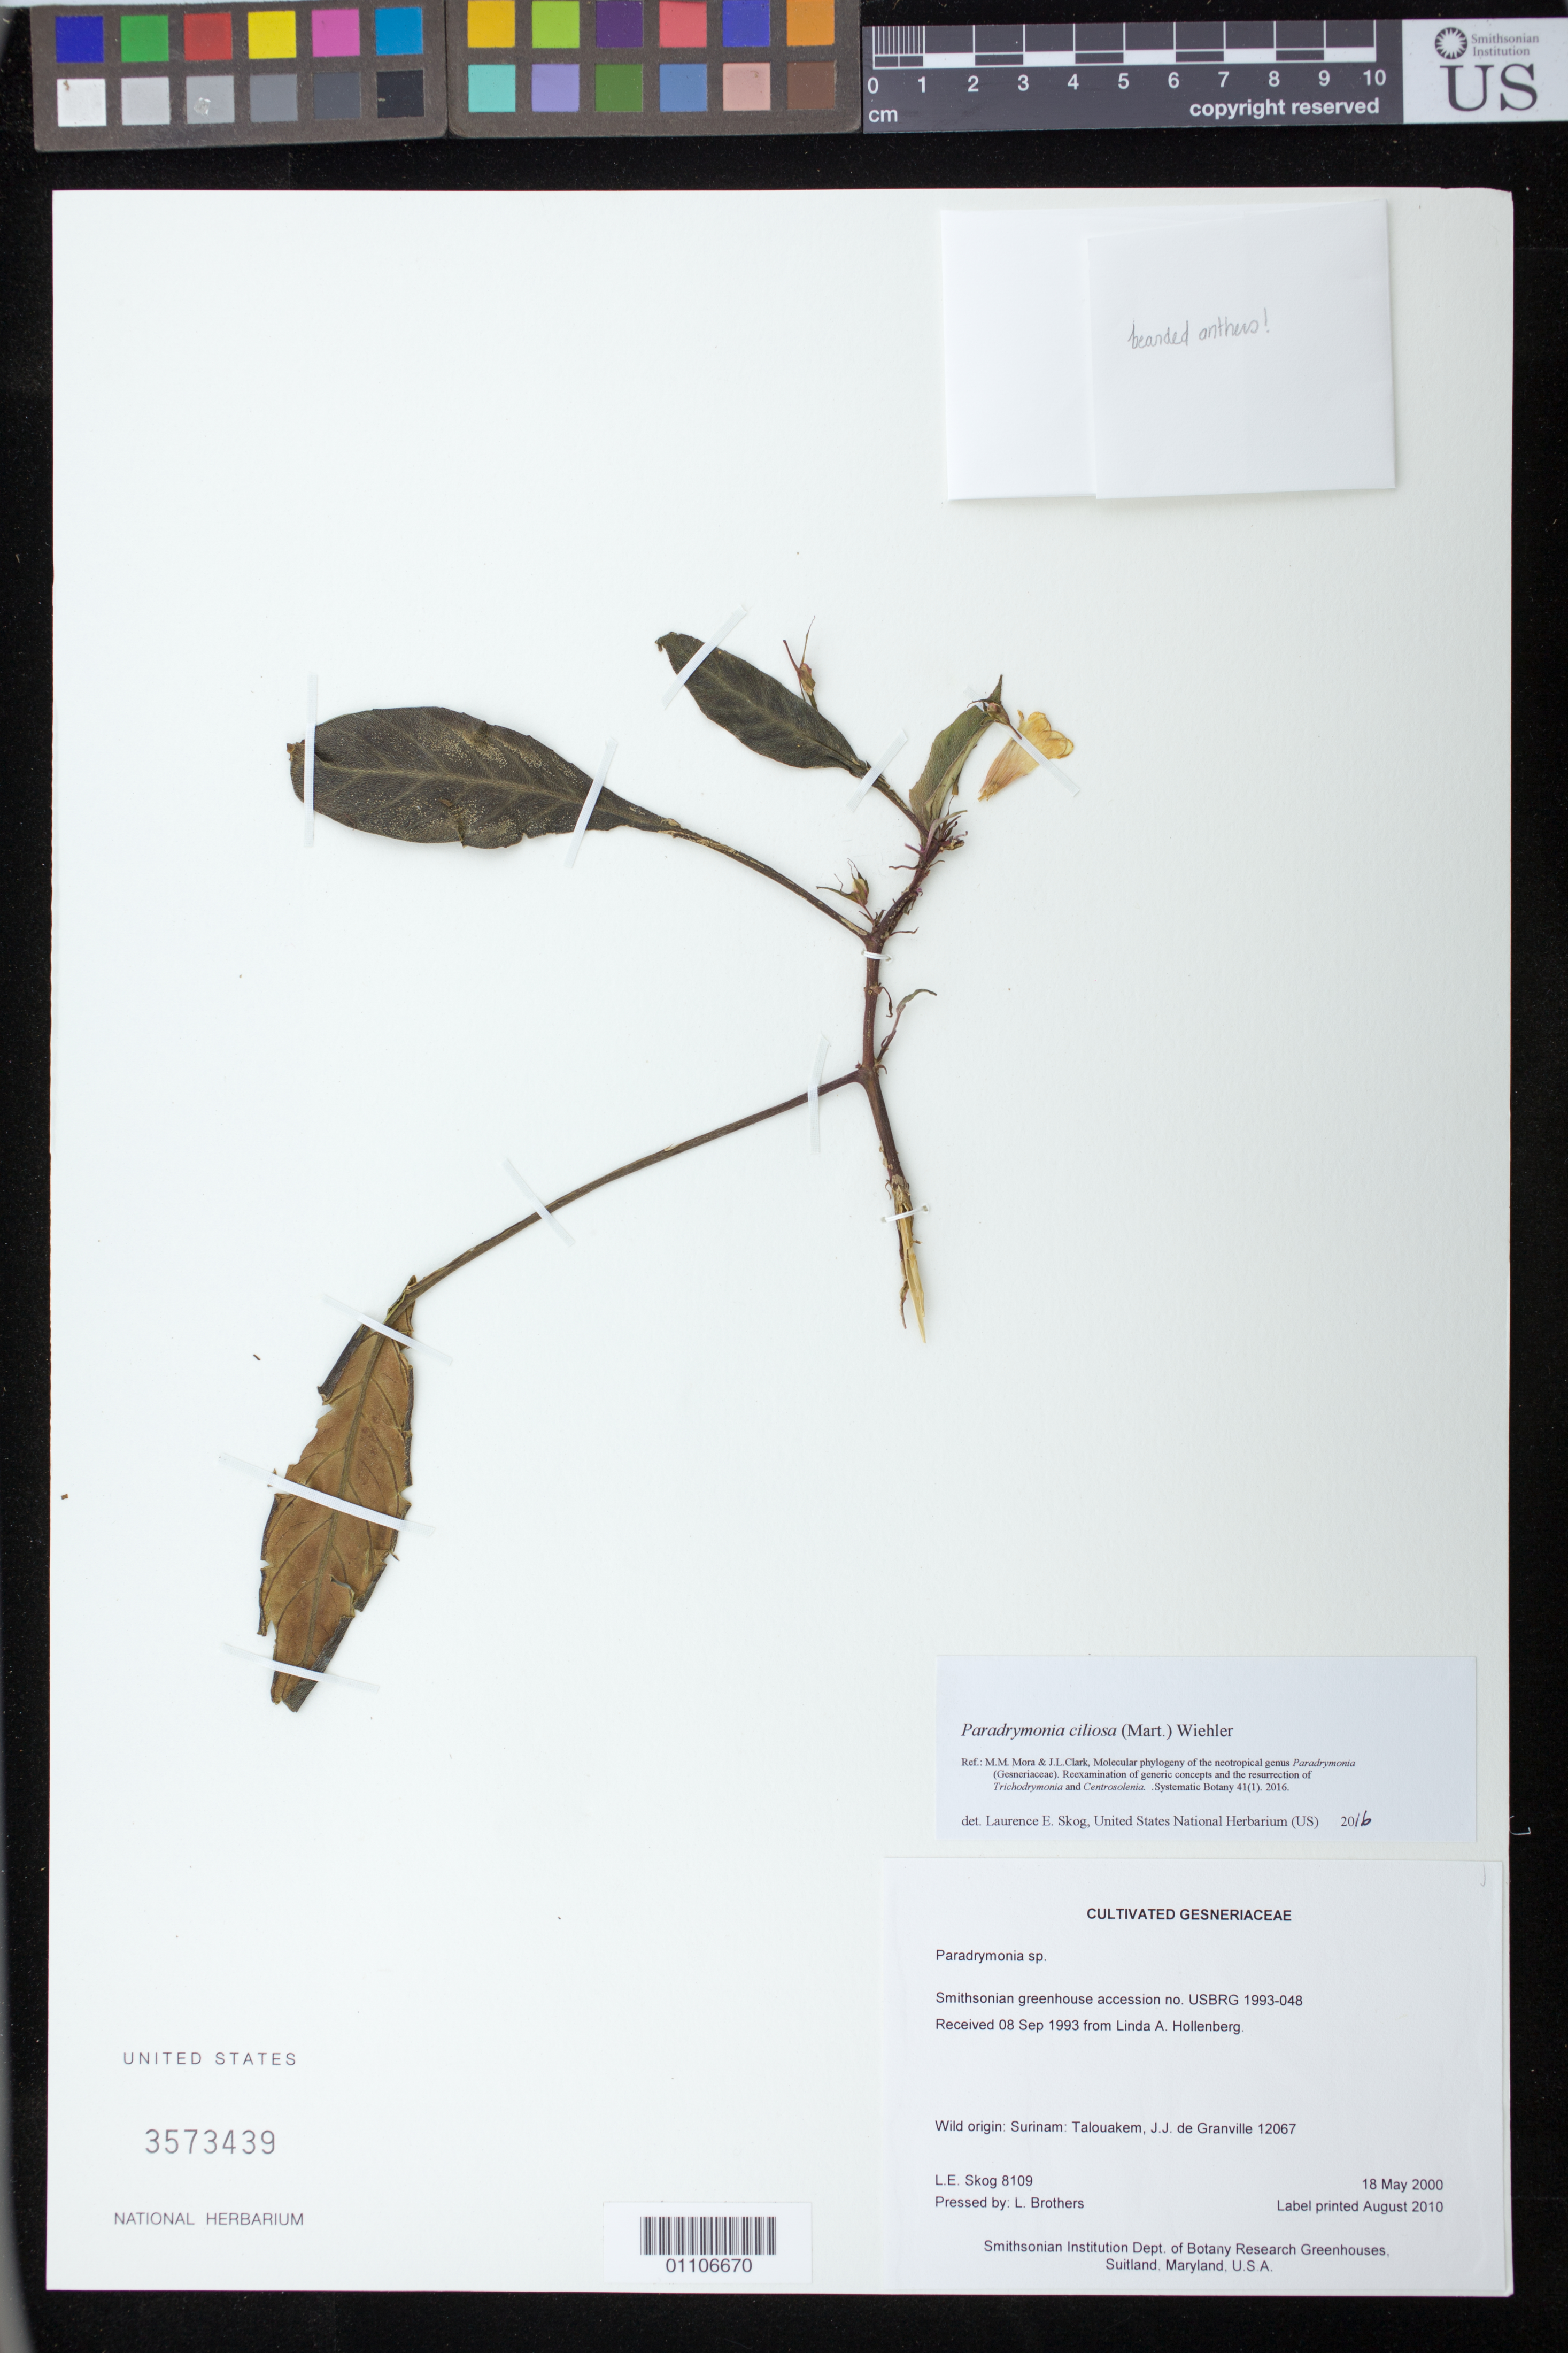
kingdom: Plantae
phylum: Tracheophyta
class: Magnoliopsida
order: Lamiales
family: Gesneriaceae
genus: Paradrymonia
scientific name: Paradrymonia ciliosa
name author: (Mart.) Wiehler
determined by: Skog, Laurence E.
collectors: L. E. Skog & L. Brothers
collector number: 8109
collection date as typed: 18 May 2000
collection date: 2000-05-18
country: Suriname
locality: Smithsonian Institution Dept. of Botany Research Greenhouses, Suitland, Maryland, U.S.A.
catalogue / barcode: US 3573439